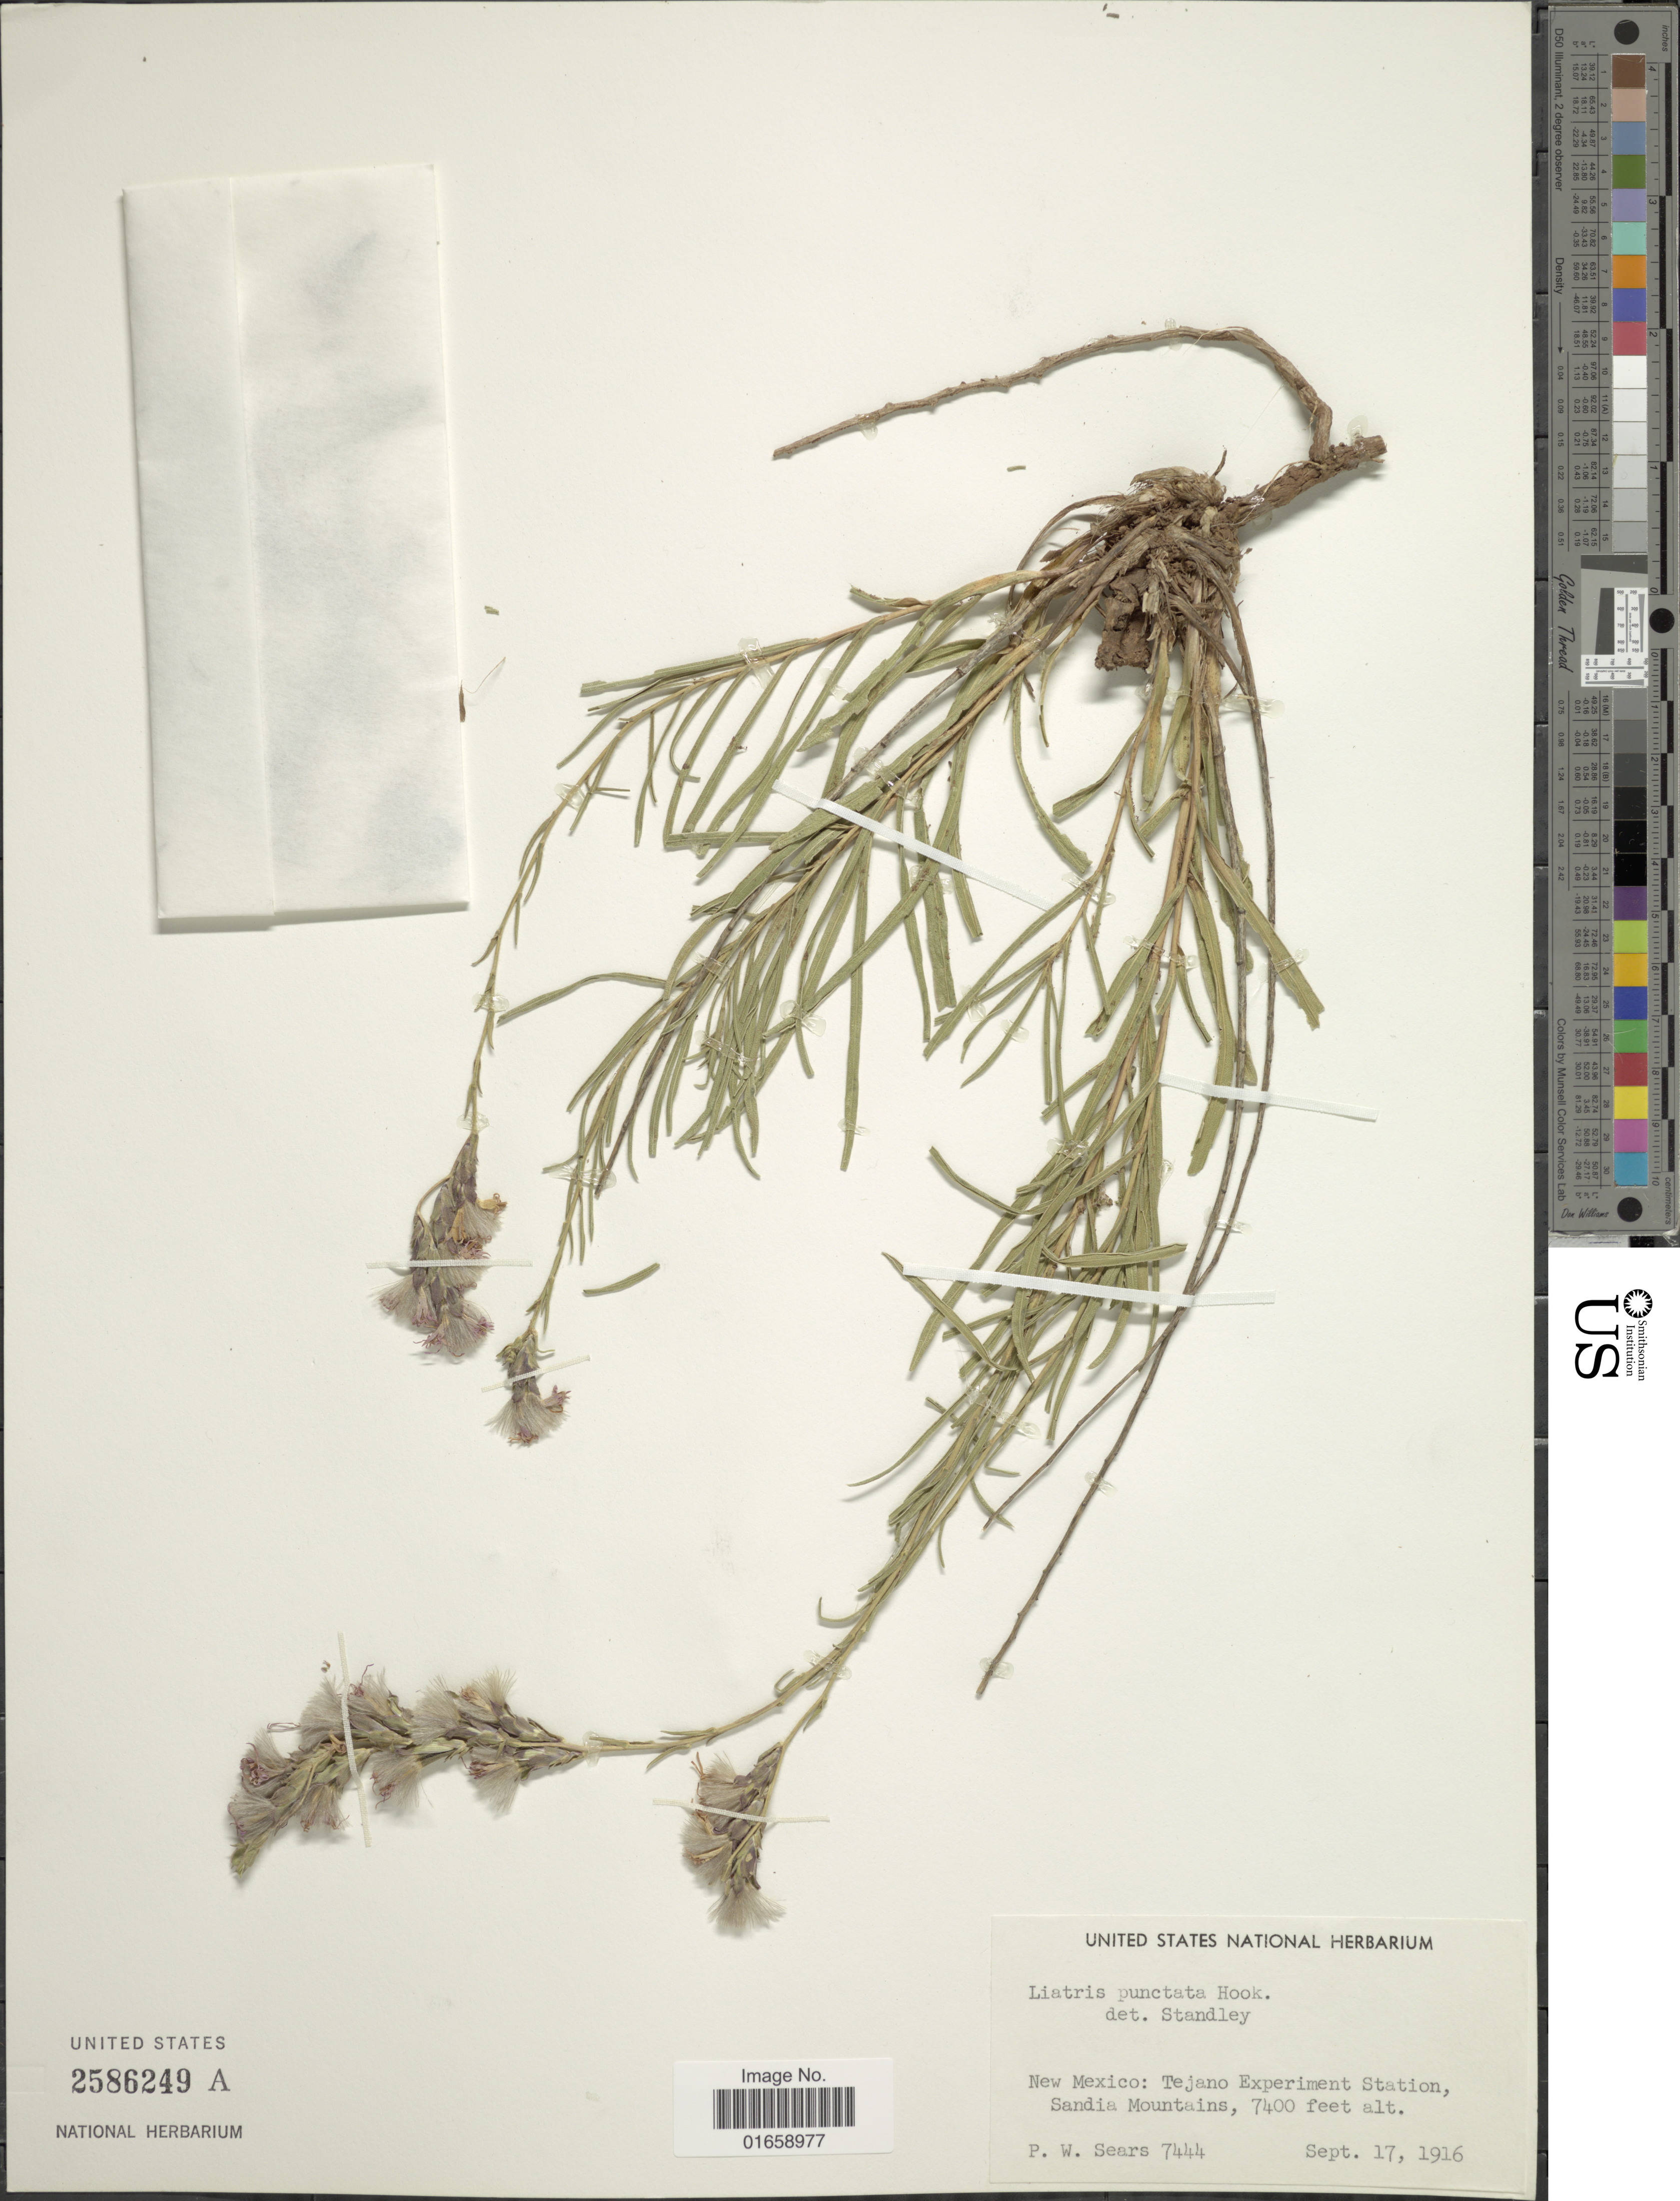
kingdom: Plantae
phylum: Tracheophyta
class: Magnoliopsida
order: Asterales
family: Asteraceae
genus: Liatris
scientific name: Liatris punctata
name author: Hook.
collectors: P. Sears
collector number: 7444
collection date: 1916-09-17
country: United States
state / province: New Mexico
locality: Tejano Experiment Station, Sandia Mountains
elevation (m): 2256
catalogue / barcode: US 2586249A